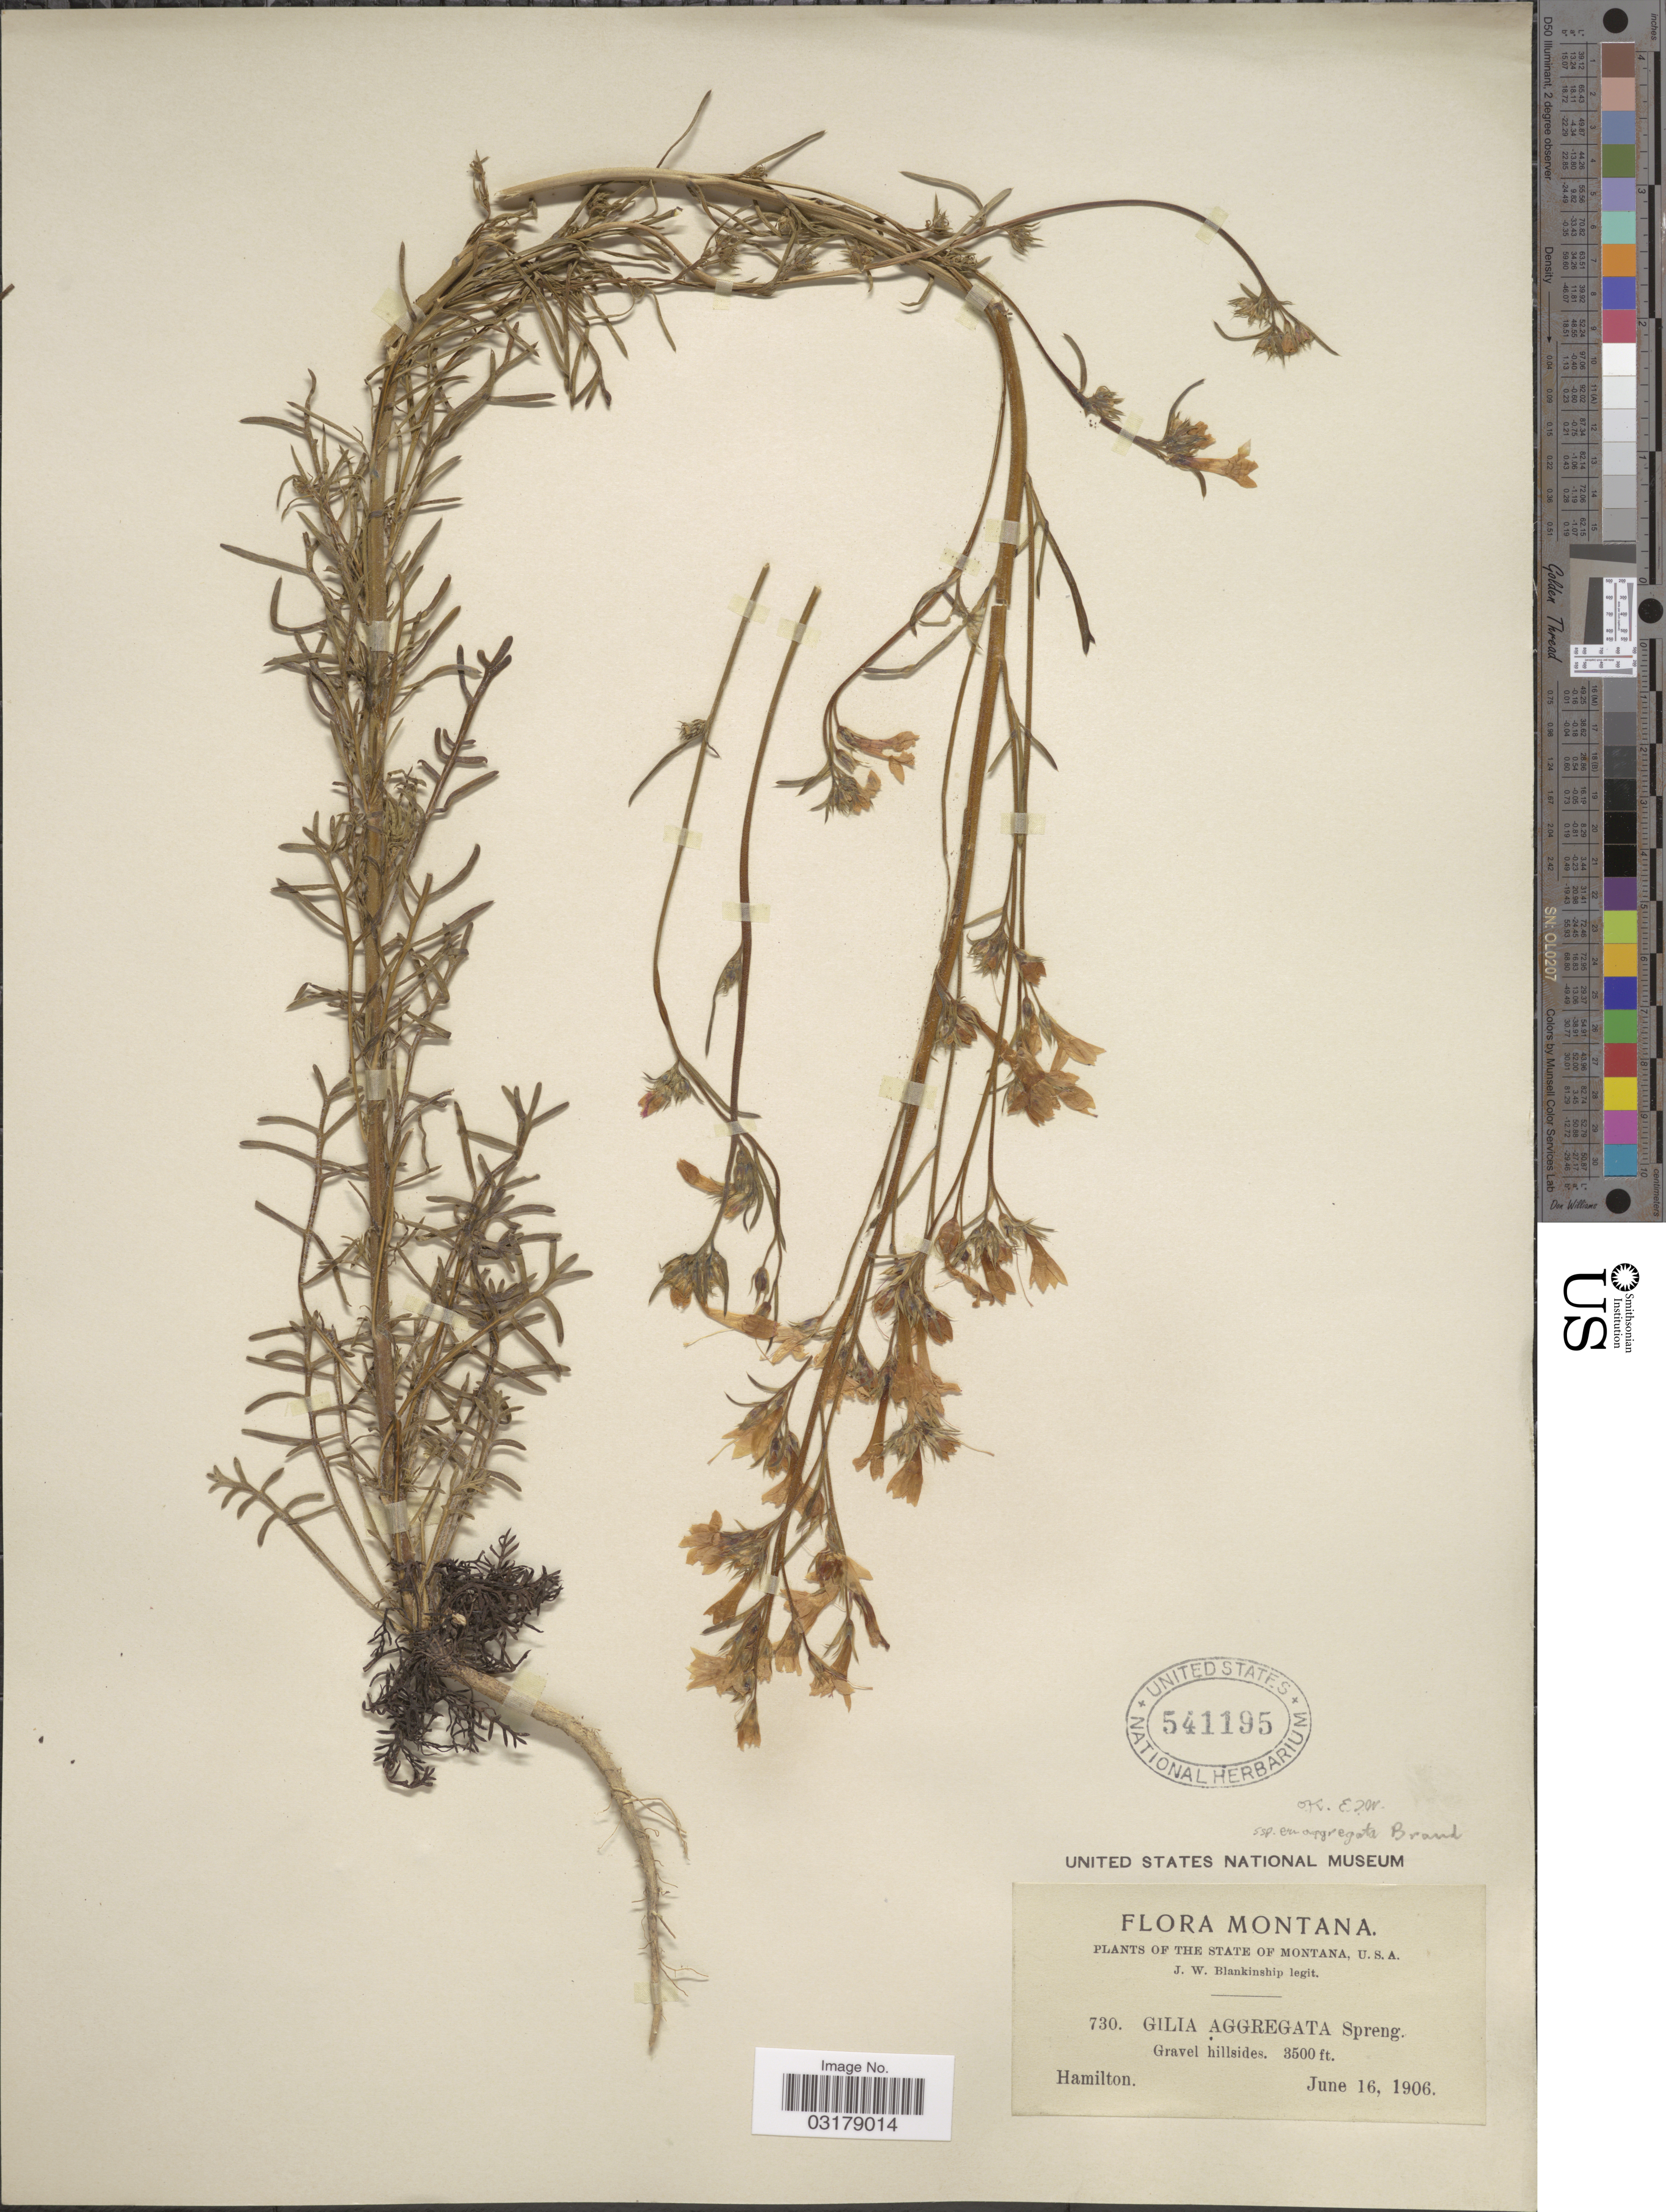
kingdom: Plantae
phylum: Tracheophyta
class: Magnoliopsida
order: Ericales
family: Polemoniaceae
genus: Ipomopsis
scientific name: Ipomopsis aggregata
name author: (Pursh) V.E. Grant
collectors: J. W. Blankinship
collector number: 730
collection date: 1906-06-16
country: United States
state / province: Montana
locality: The State of Montana. Gravel hillsides. Hamilton.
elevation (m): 1067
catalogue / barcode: US 541195